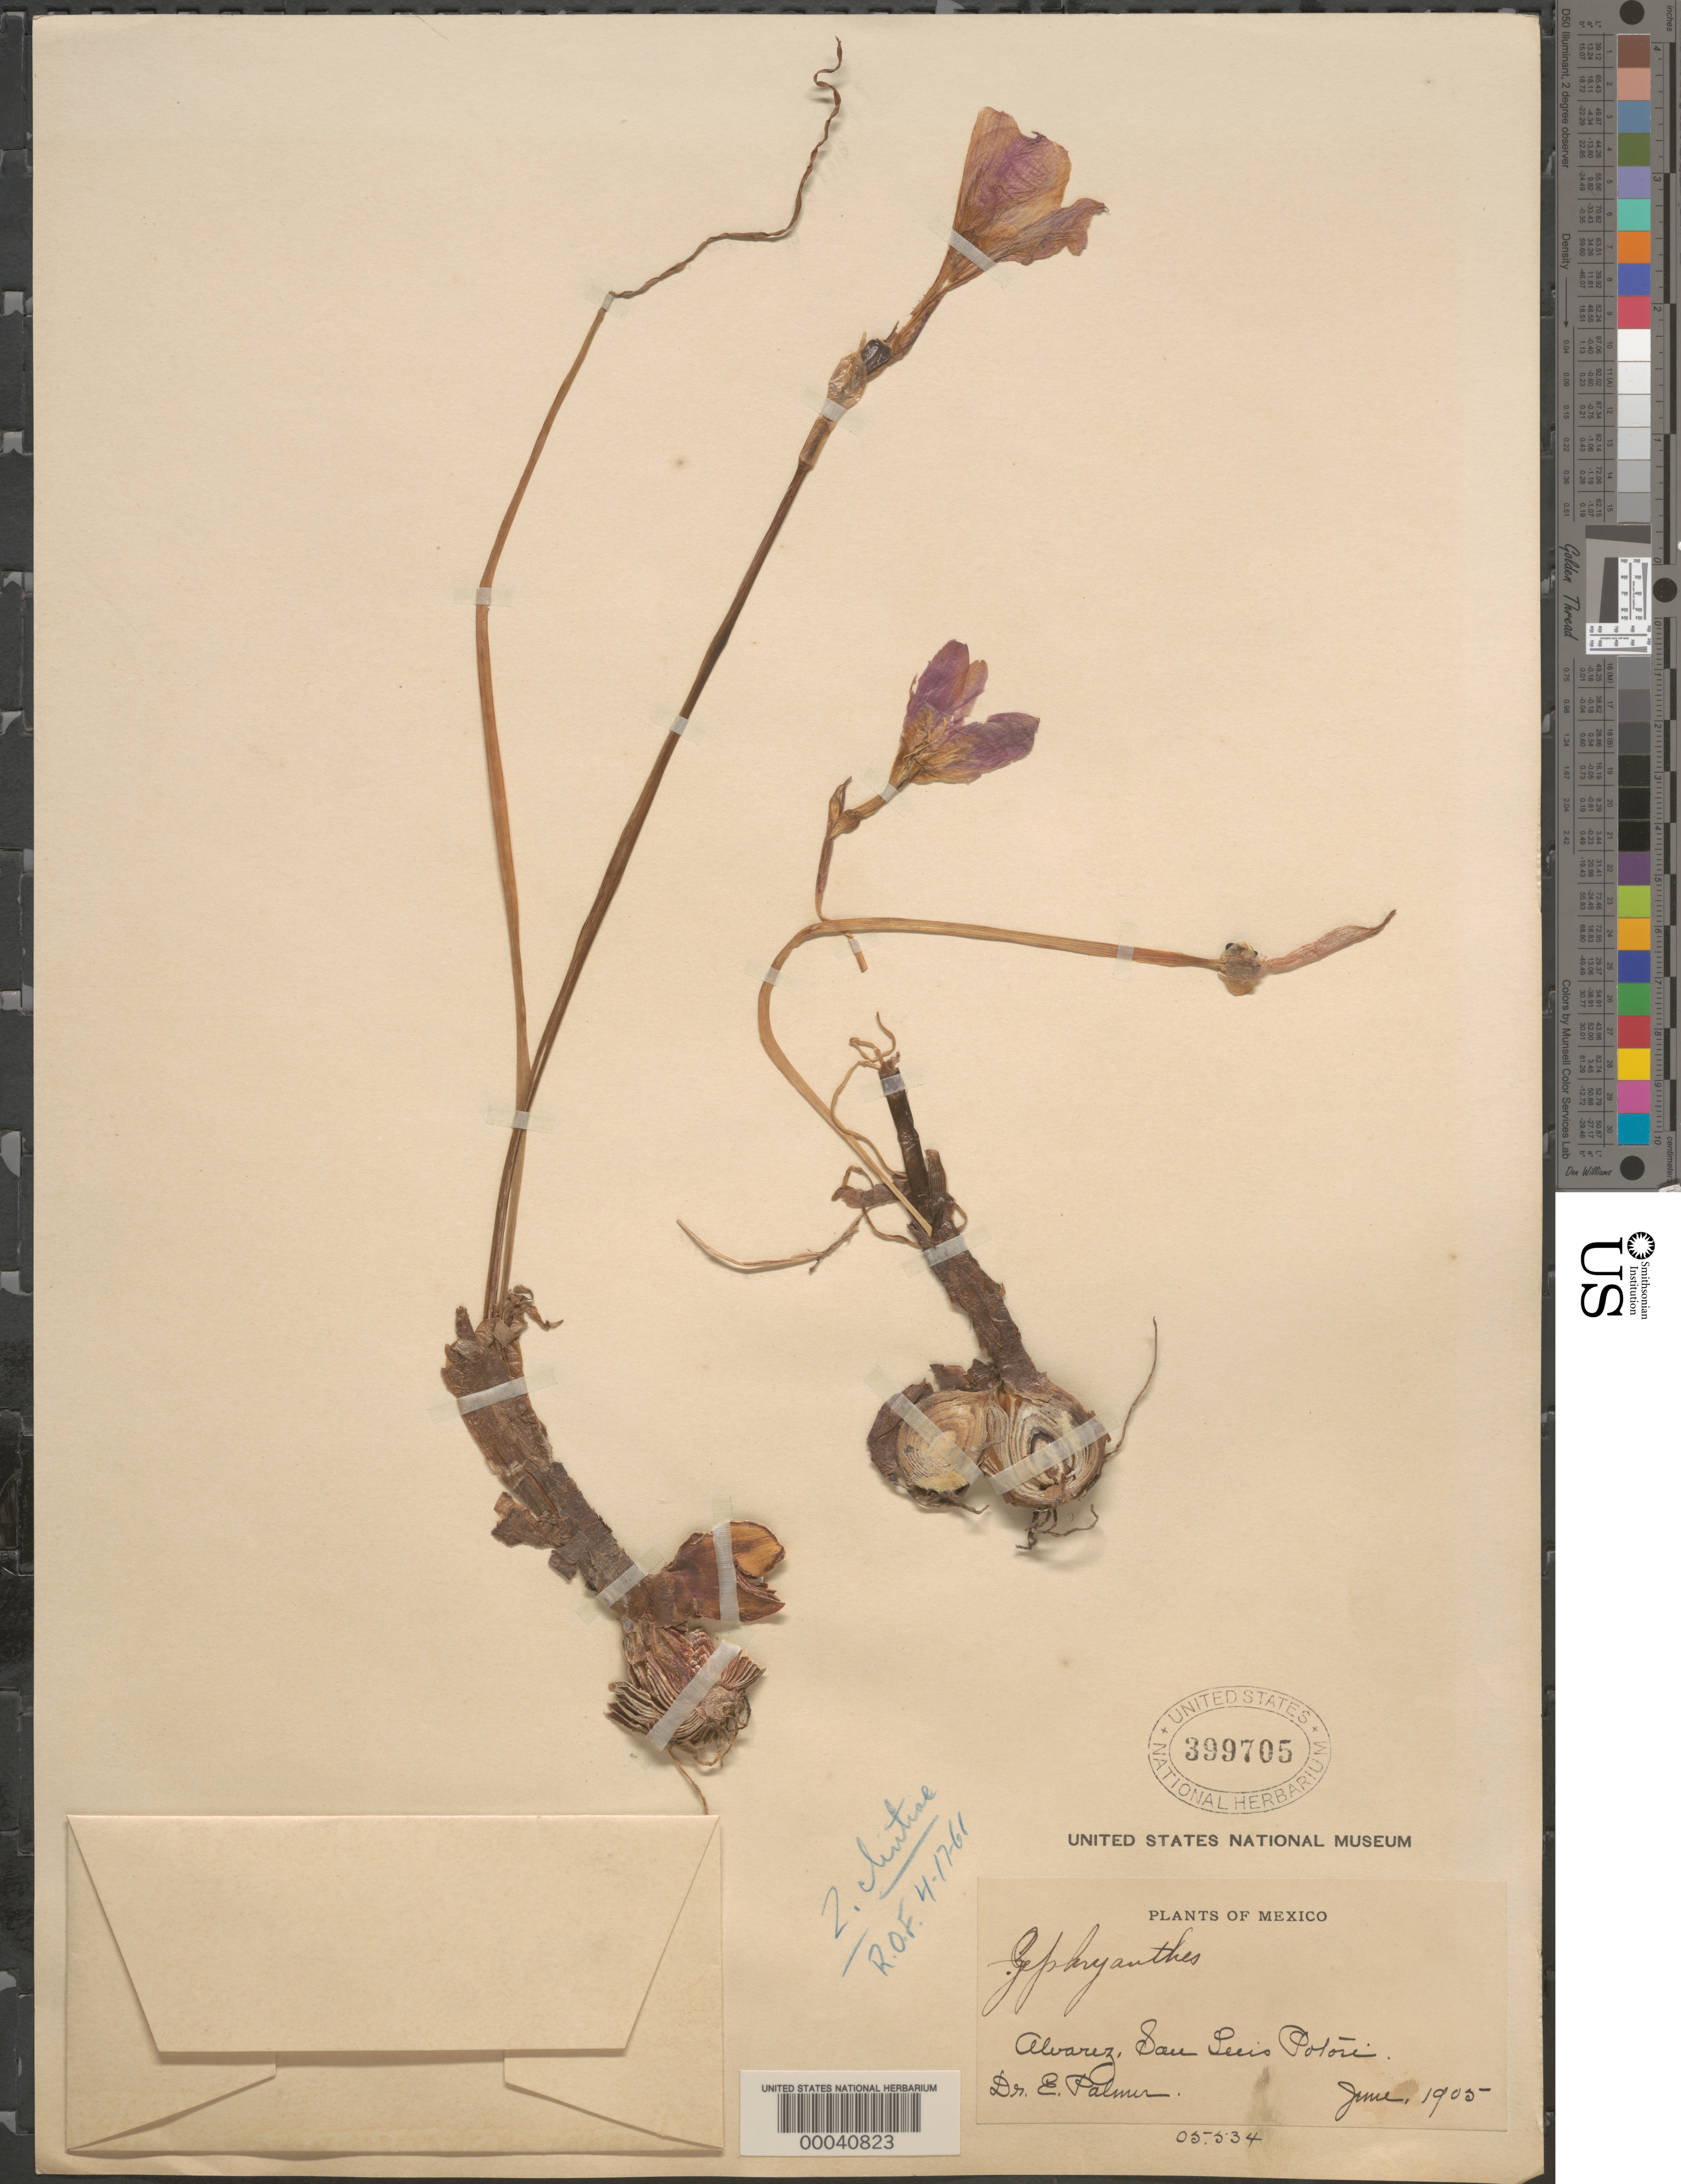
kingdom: Plantae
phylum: Tracheophyta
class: Liliopsida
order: Asparagales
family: Amaryllidaceae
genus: Zephyranthes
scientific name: Zephyranthes clintiae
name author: Traub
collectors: E. Palmer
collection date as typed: Jun 1905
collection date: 1905-06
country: Mexico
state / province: San Luis Potosí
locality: Alvarez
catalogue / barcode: US 399705